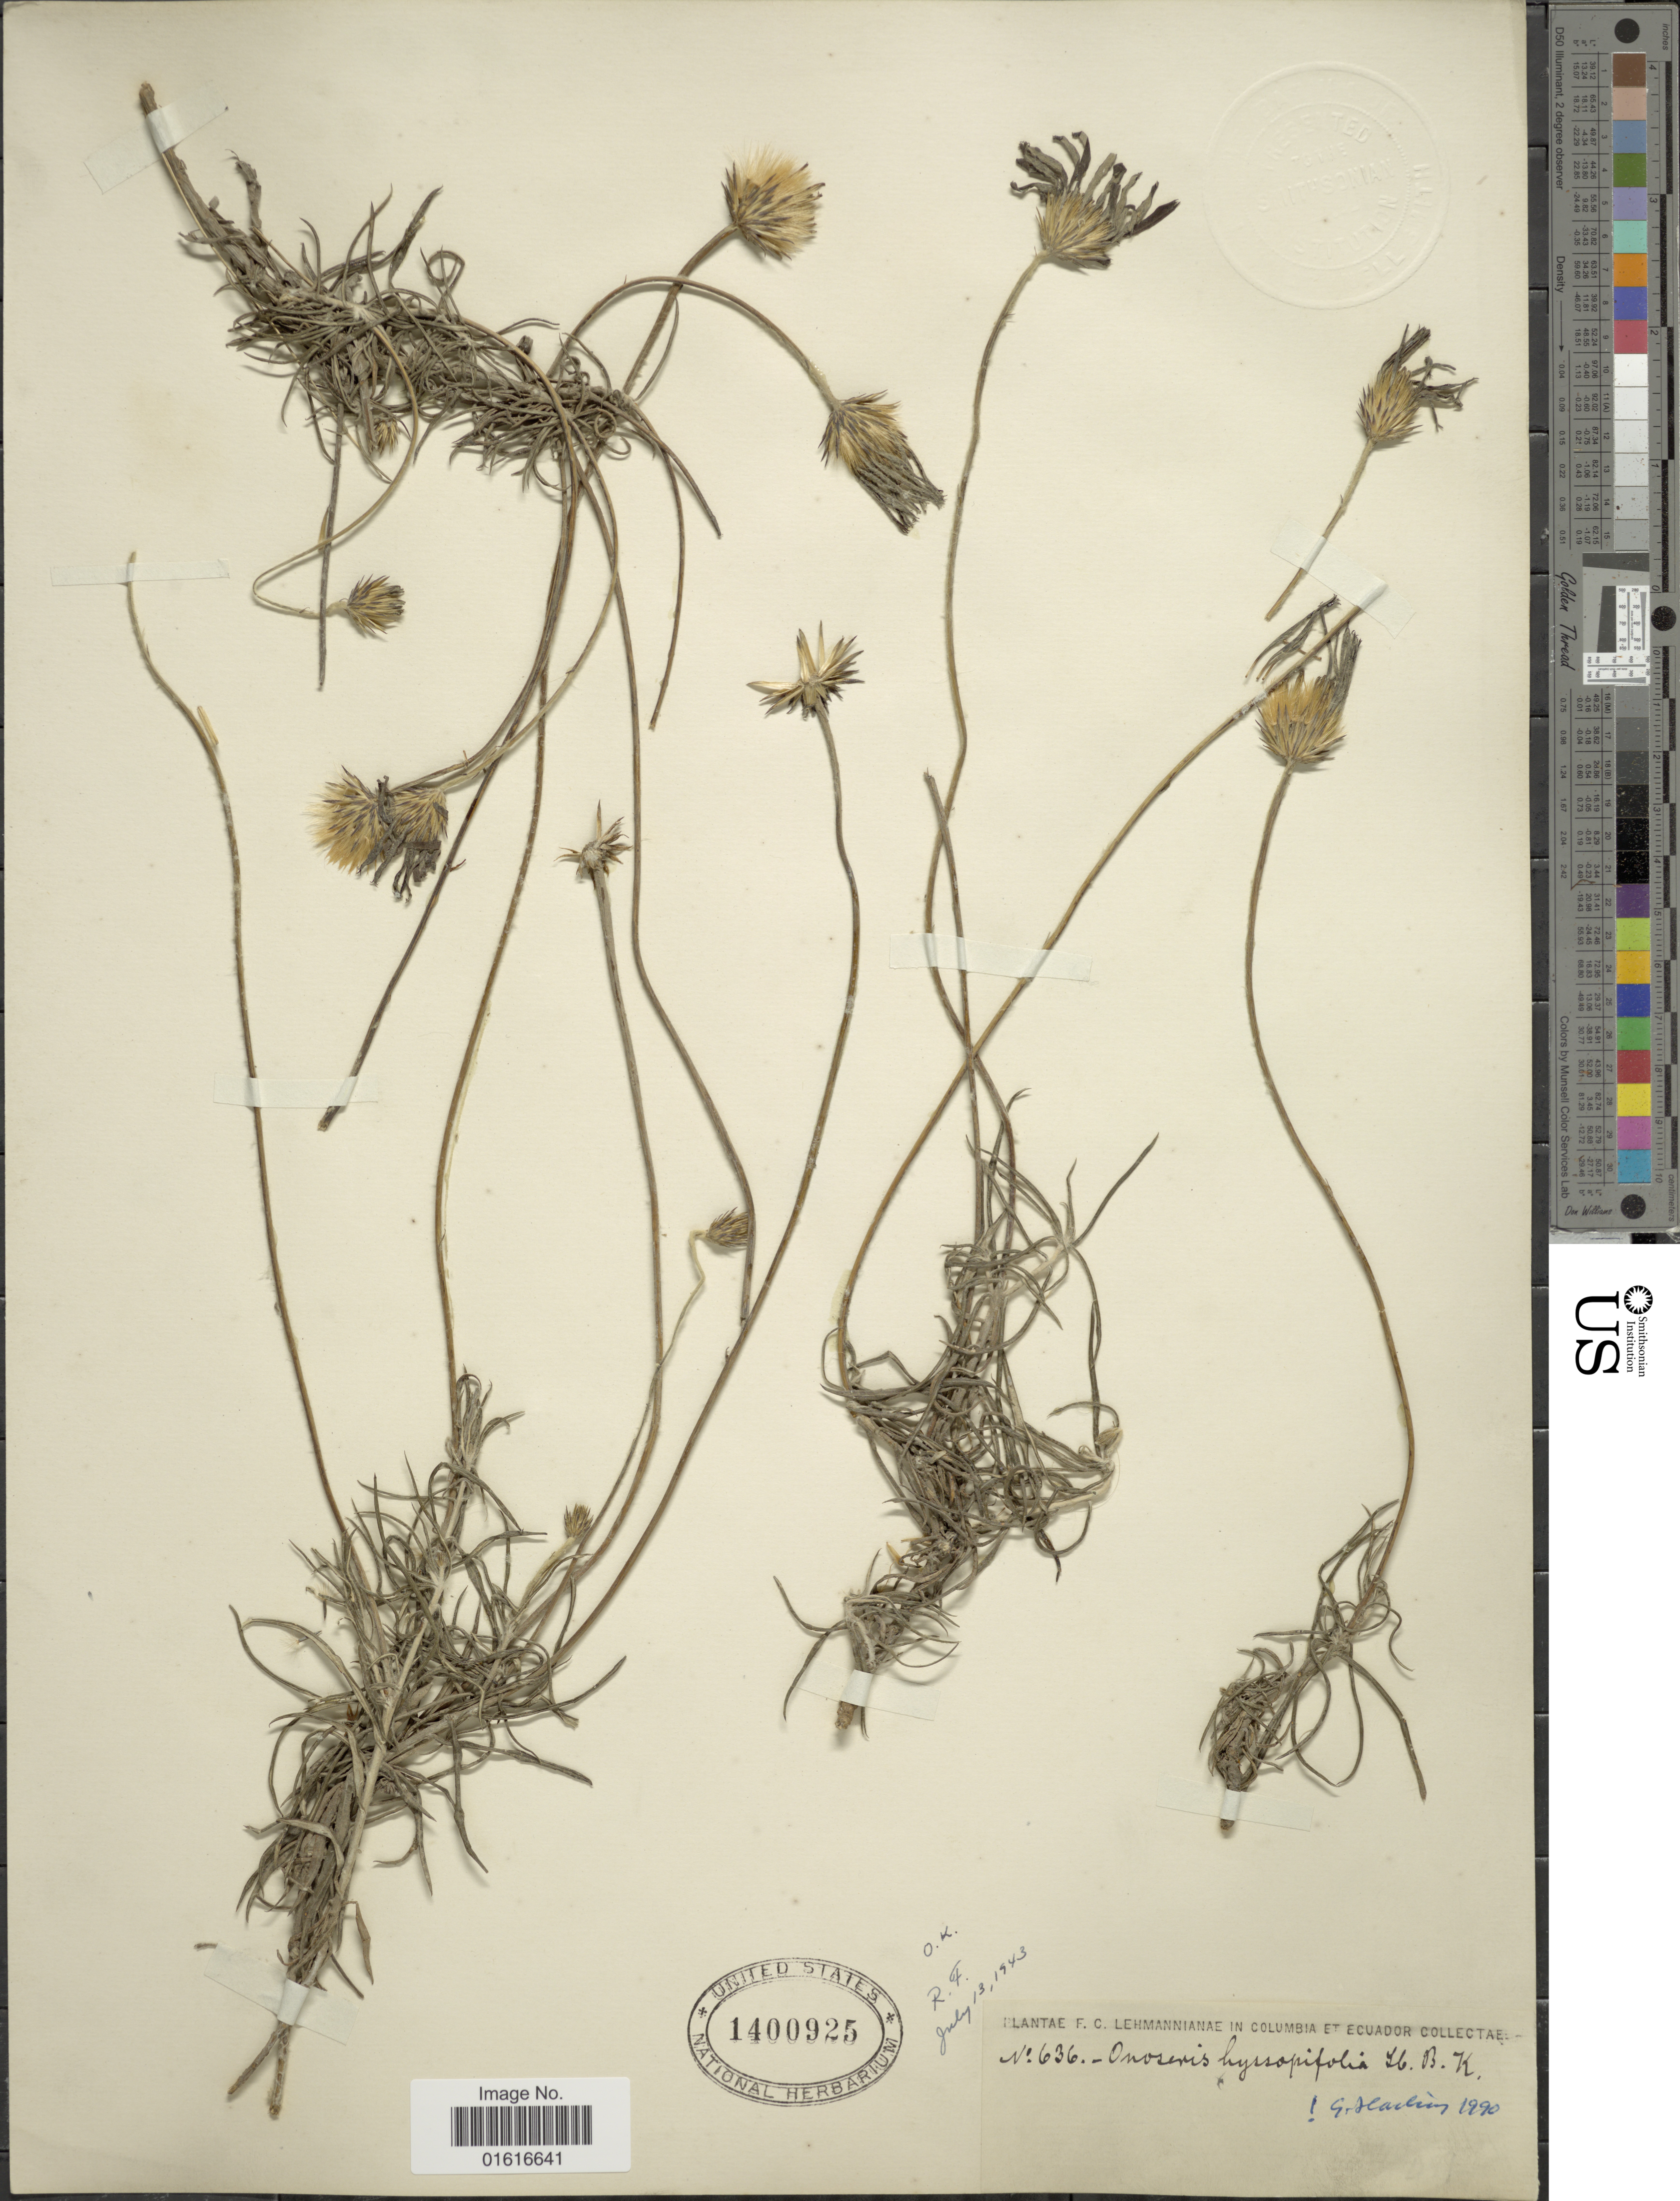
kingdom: Plantae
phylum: Tracheophyta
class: Magnoliopsida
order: Asterales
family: Asteraceae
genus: Onoseris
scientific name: Onoseris hyssopifolia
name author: Kunth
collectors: F. C. Lehmann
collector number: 636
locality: Columbia [Colombia] and Ecuador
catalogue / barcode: US 1400925